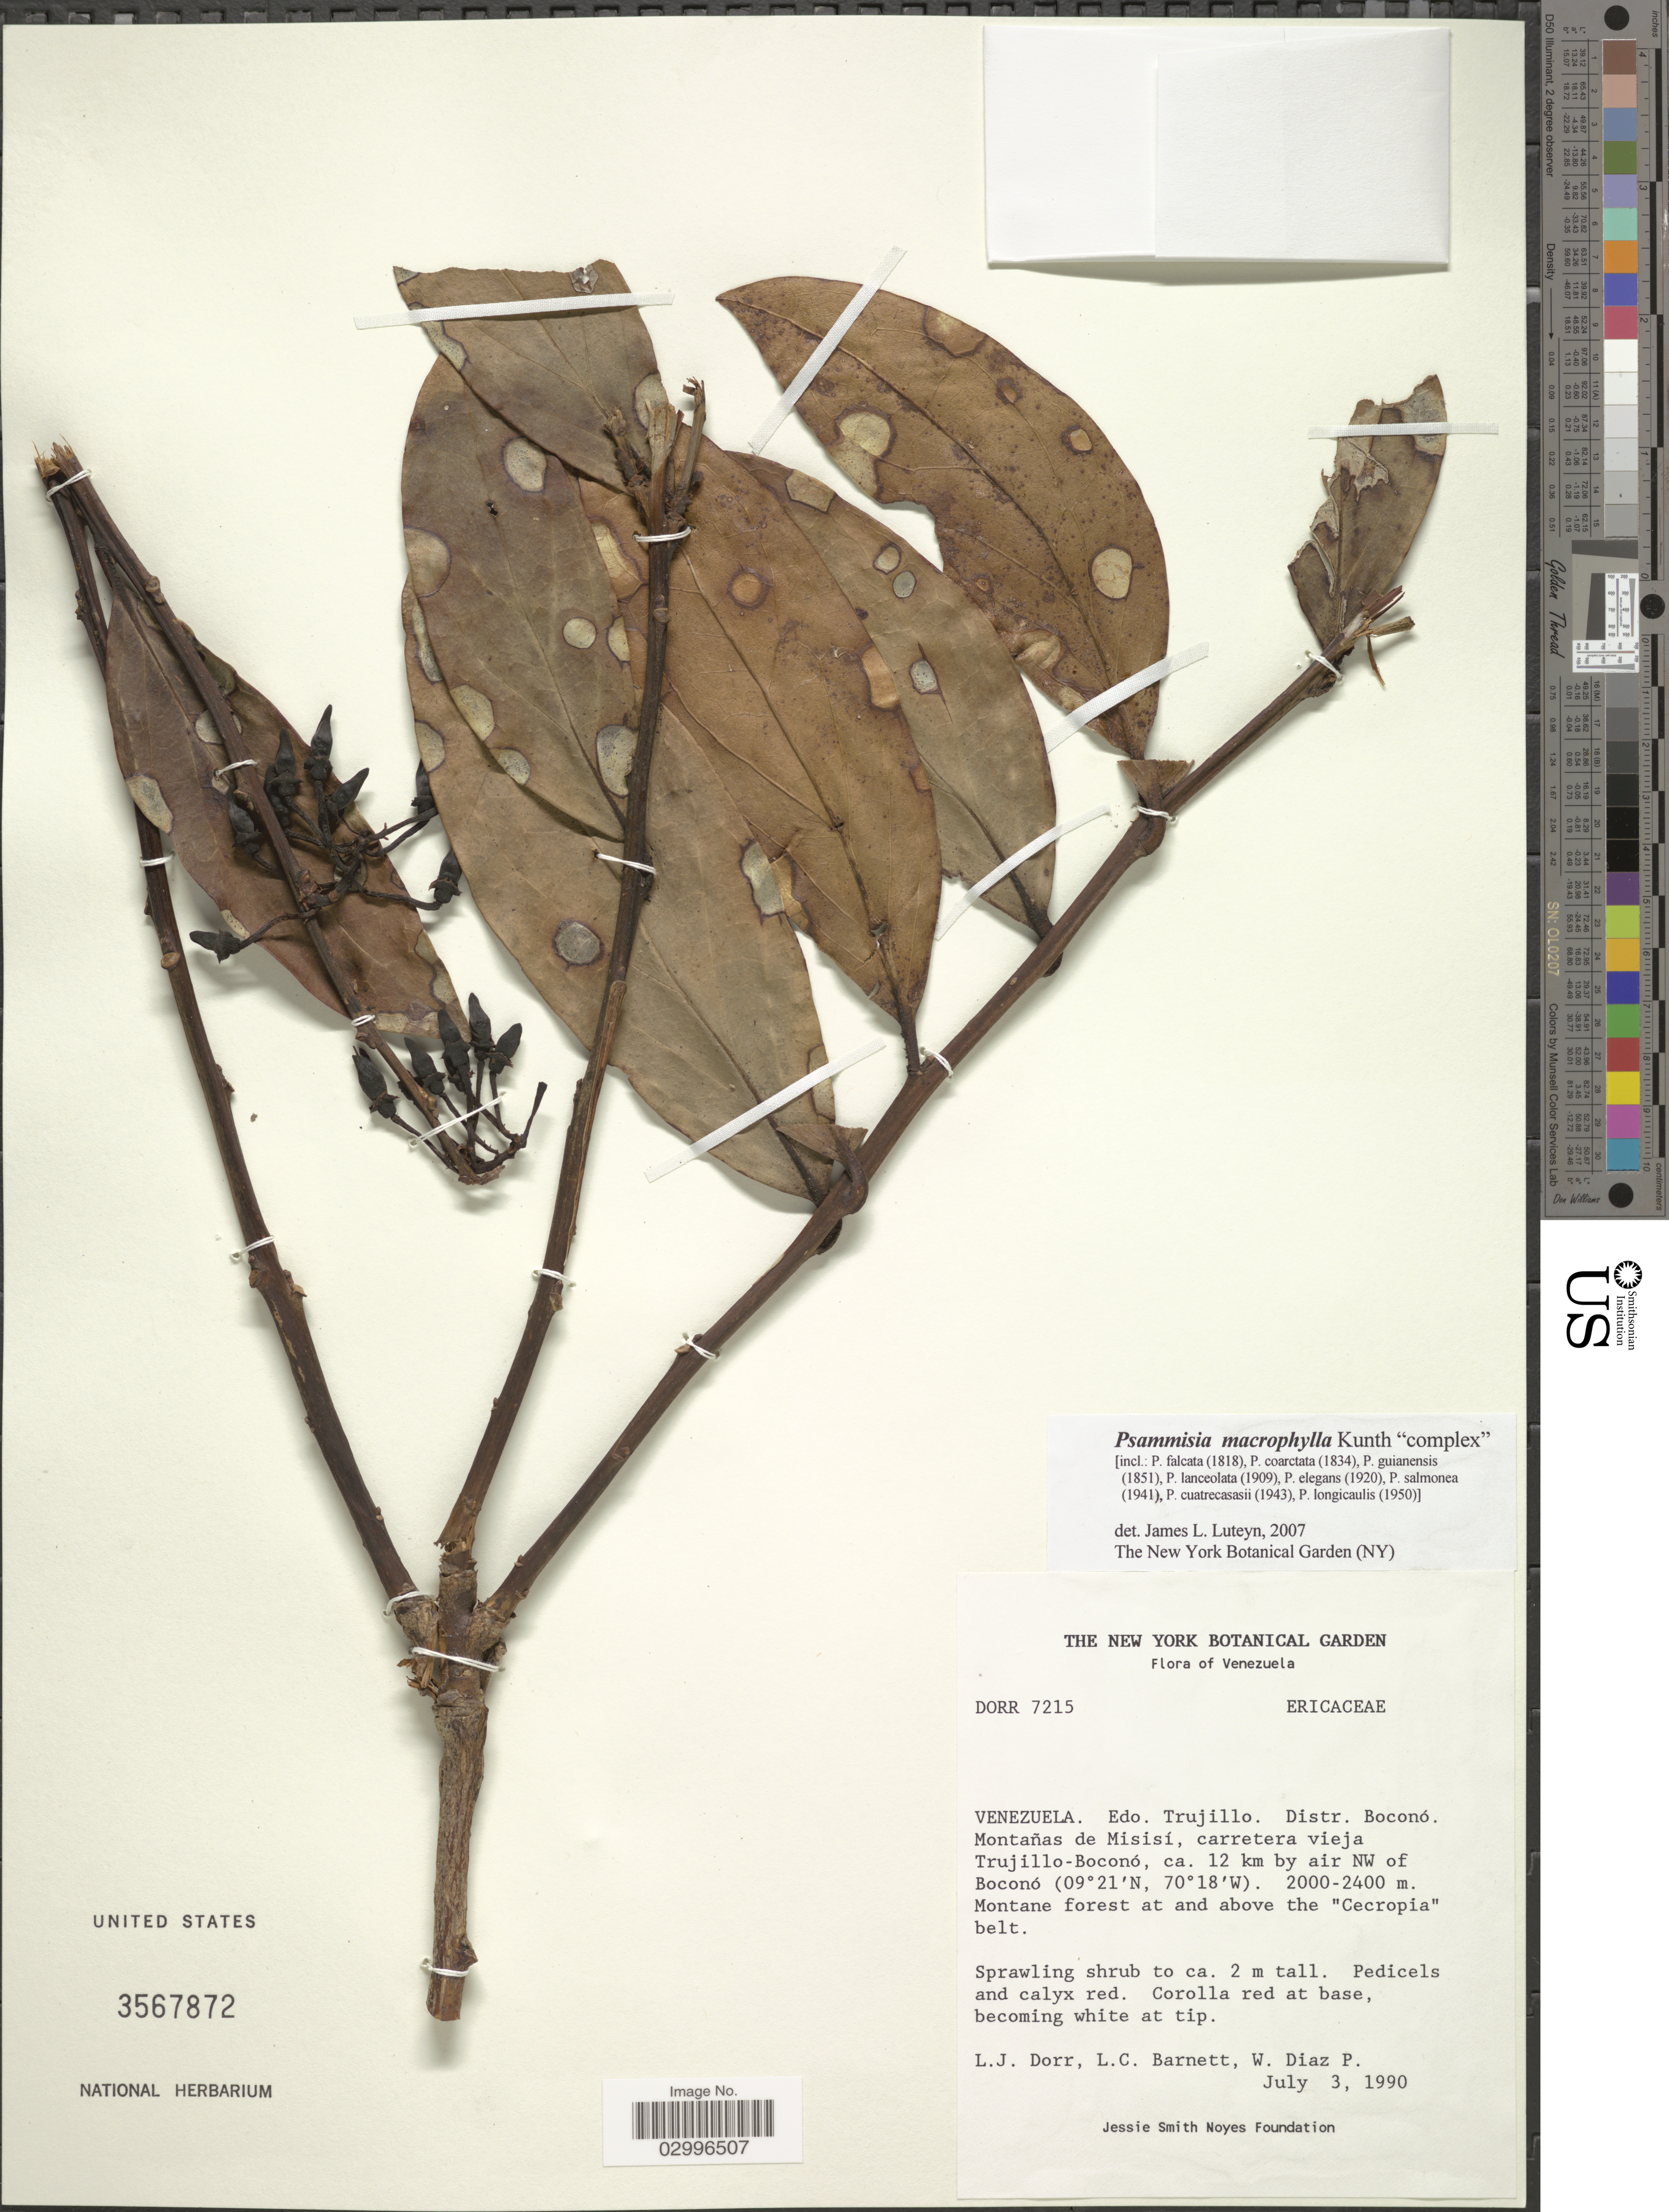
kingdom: Plantae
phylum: Tracheophyta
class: Magnoliopsida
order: Ericales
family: Ericaceae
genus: Psammisia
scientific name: Psammisia macrophylla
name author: (Kunth) Klotzsch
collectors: L. J. Dorr, L. C. Barnett & W. Díaz P.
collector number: DORR 7215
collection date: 1990-07-03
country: Venezuela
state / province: Trujillo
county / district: Boconó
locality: Montañas de Misisí, carretera vieja Trujillo-Boconó, ca. 12 km by air NW of Boconó.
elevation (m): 2000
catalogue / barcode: US 3567872